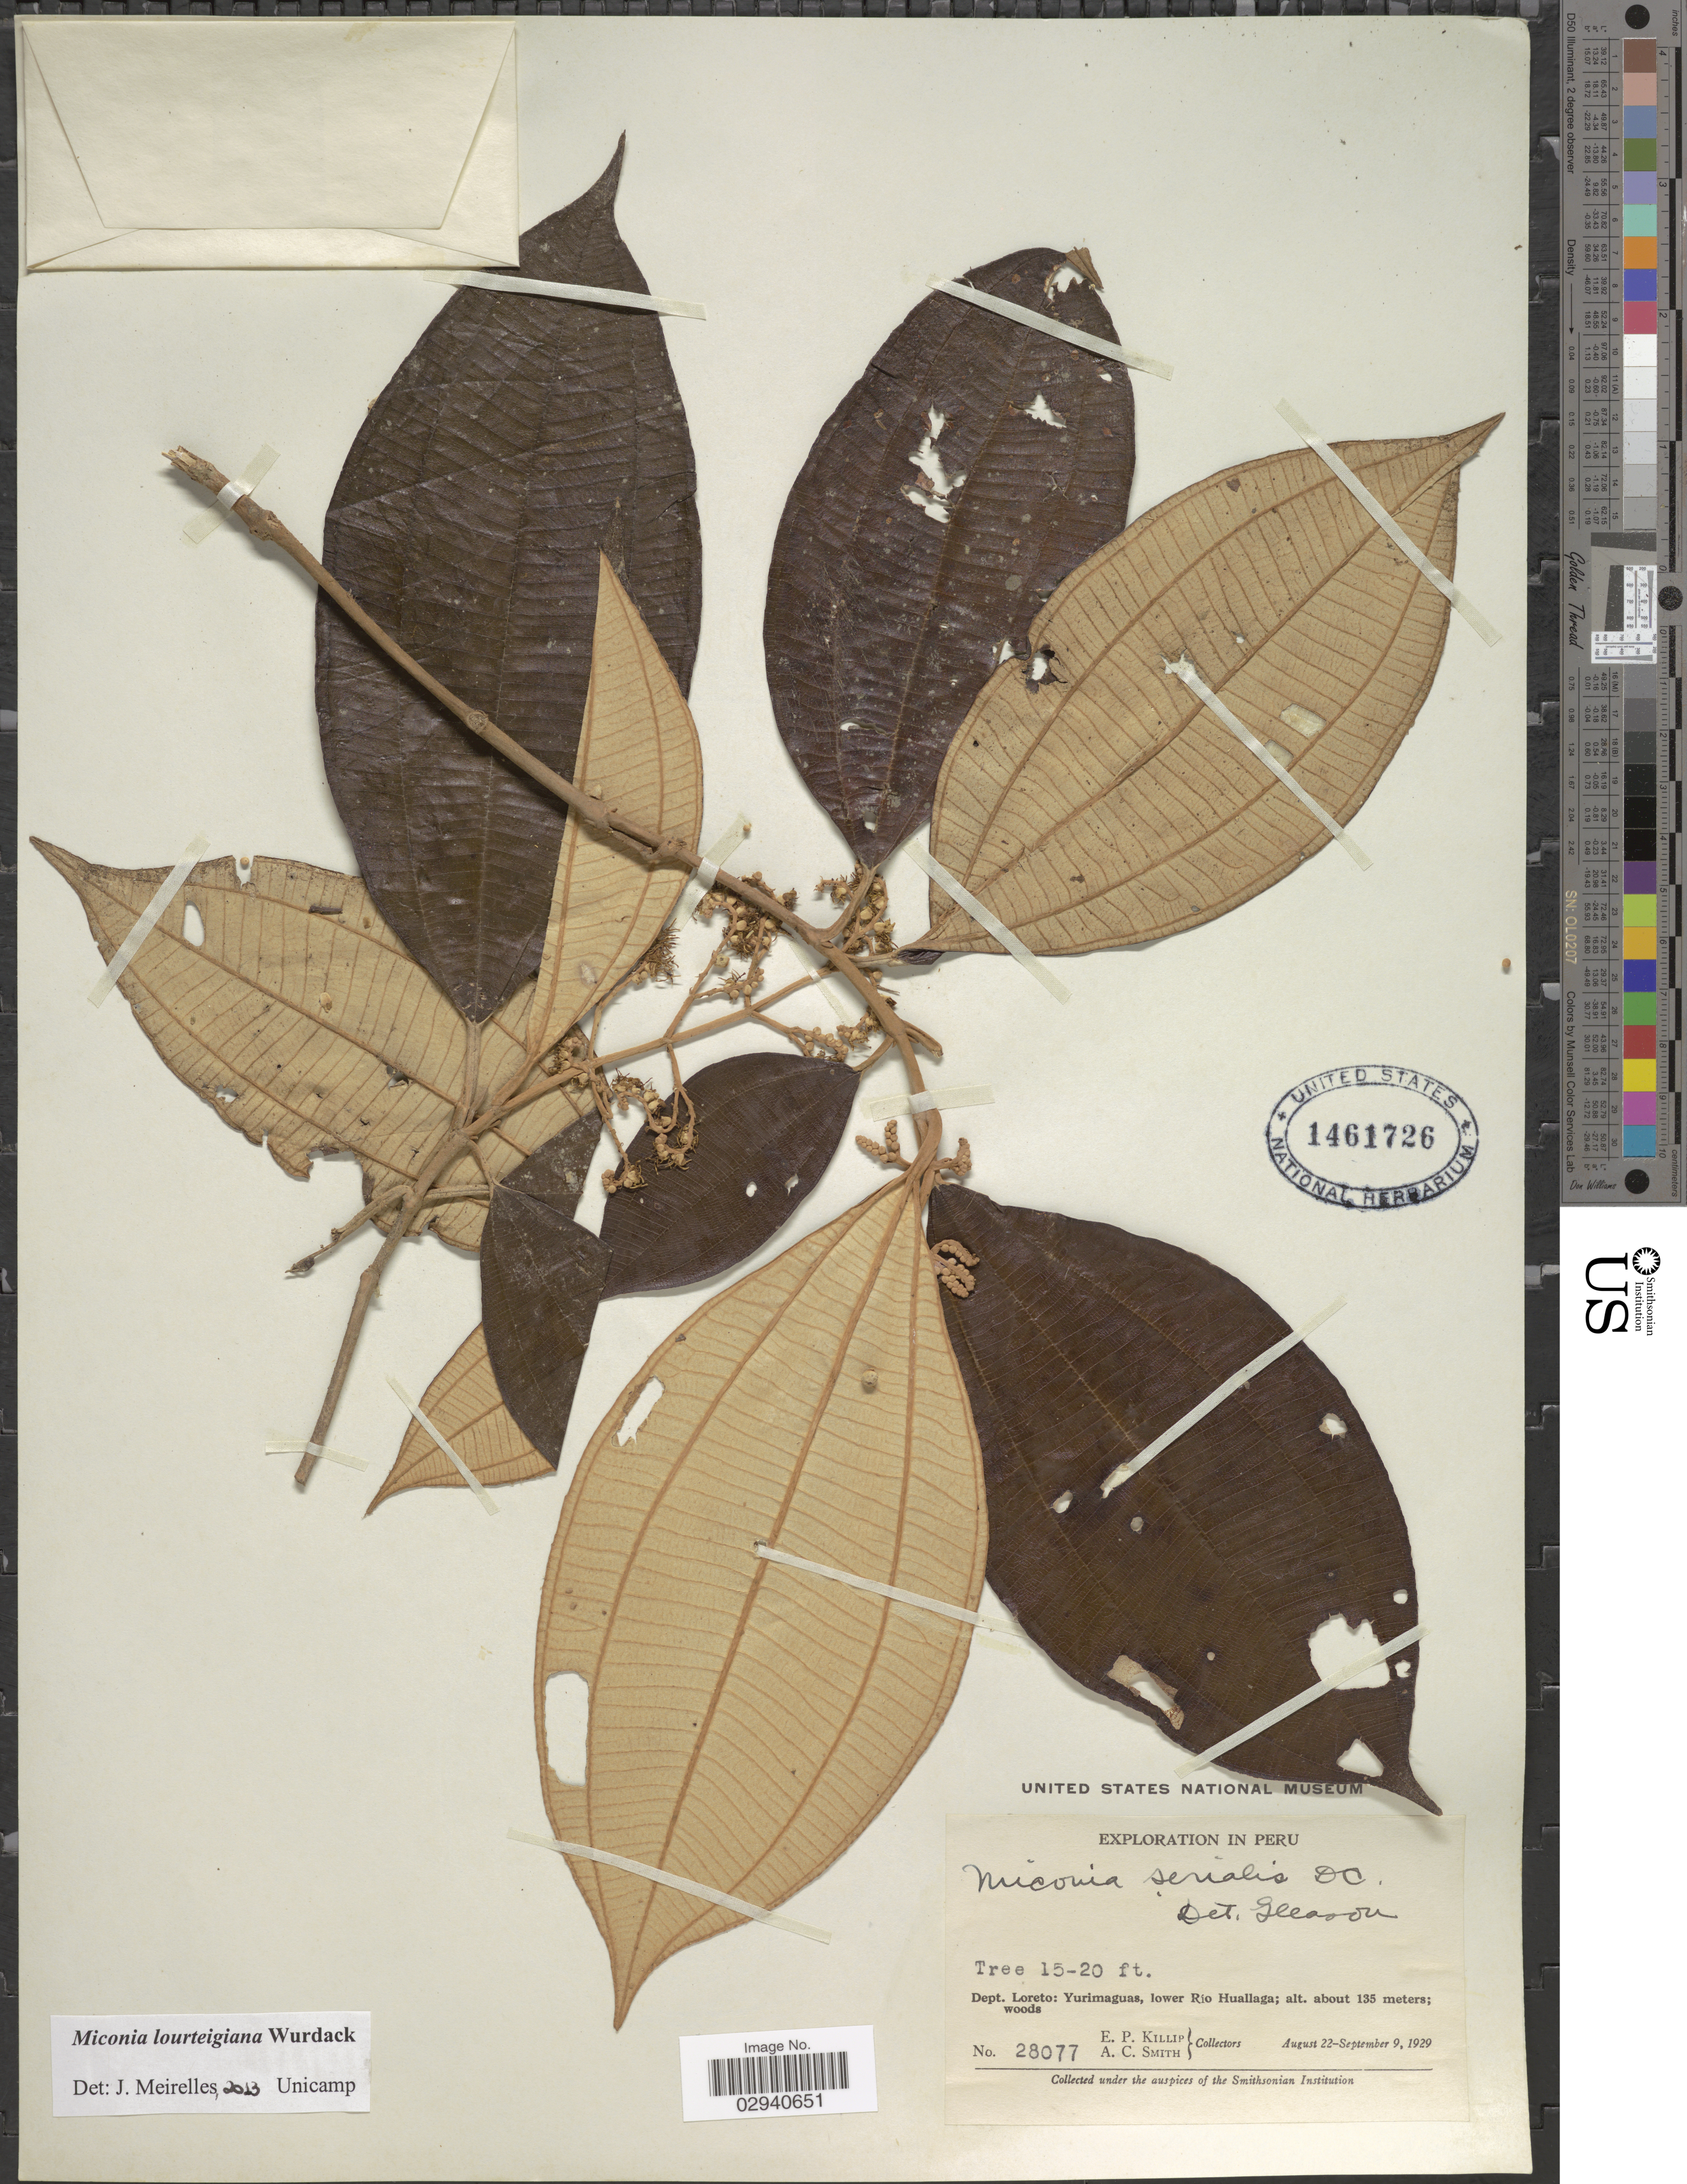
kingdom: Plantae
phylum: Tracheophyta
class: Magnoliopsida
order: Myrtales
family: Melastomataceae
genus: Miconia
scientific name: Miconia lourteigiana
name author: Wurdack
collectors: E. P. Killip & A. C. Smith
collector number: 28077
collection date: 1929-08-22/1929-09-09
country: Peru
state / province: Loreto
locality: Yurimaguas, lower Río Huallaga.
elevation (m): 135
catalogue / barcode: US 1461726